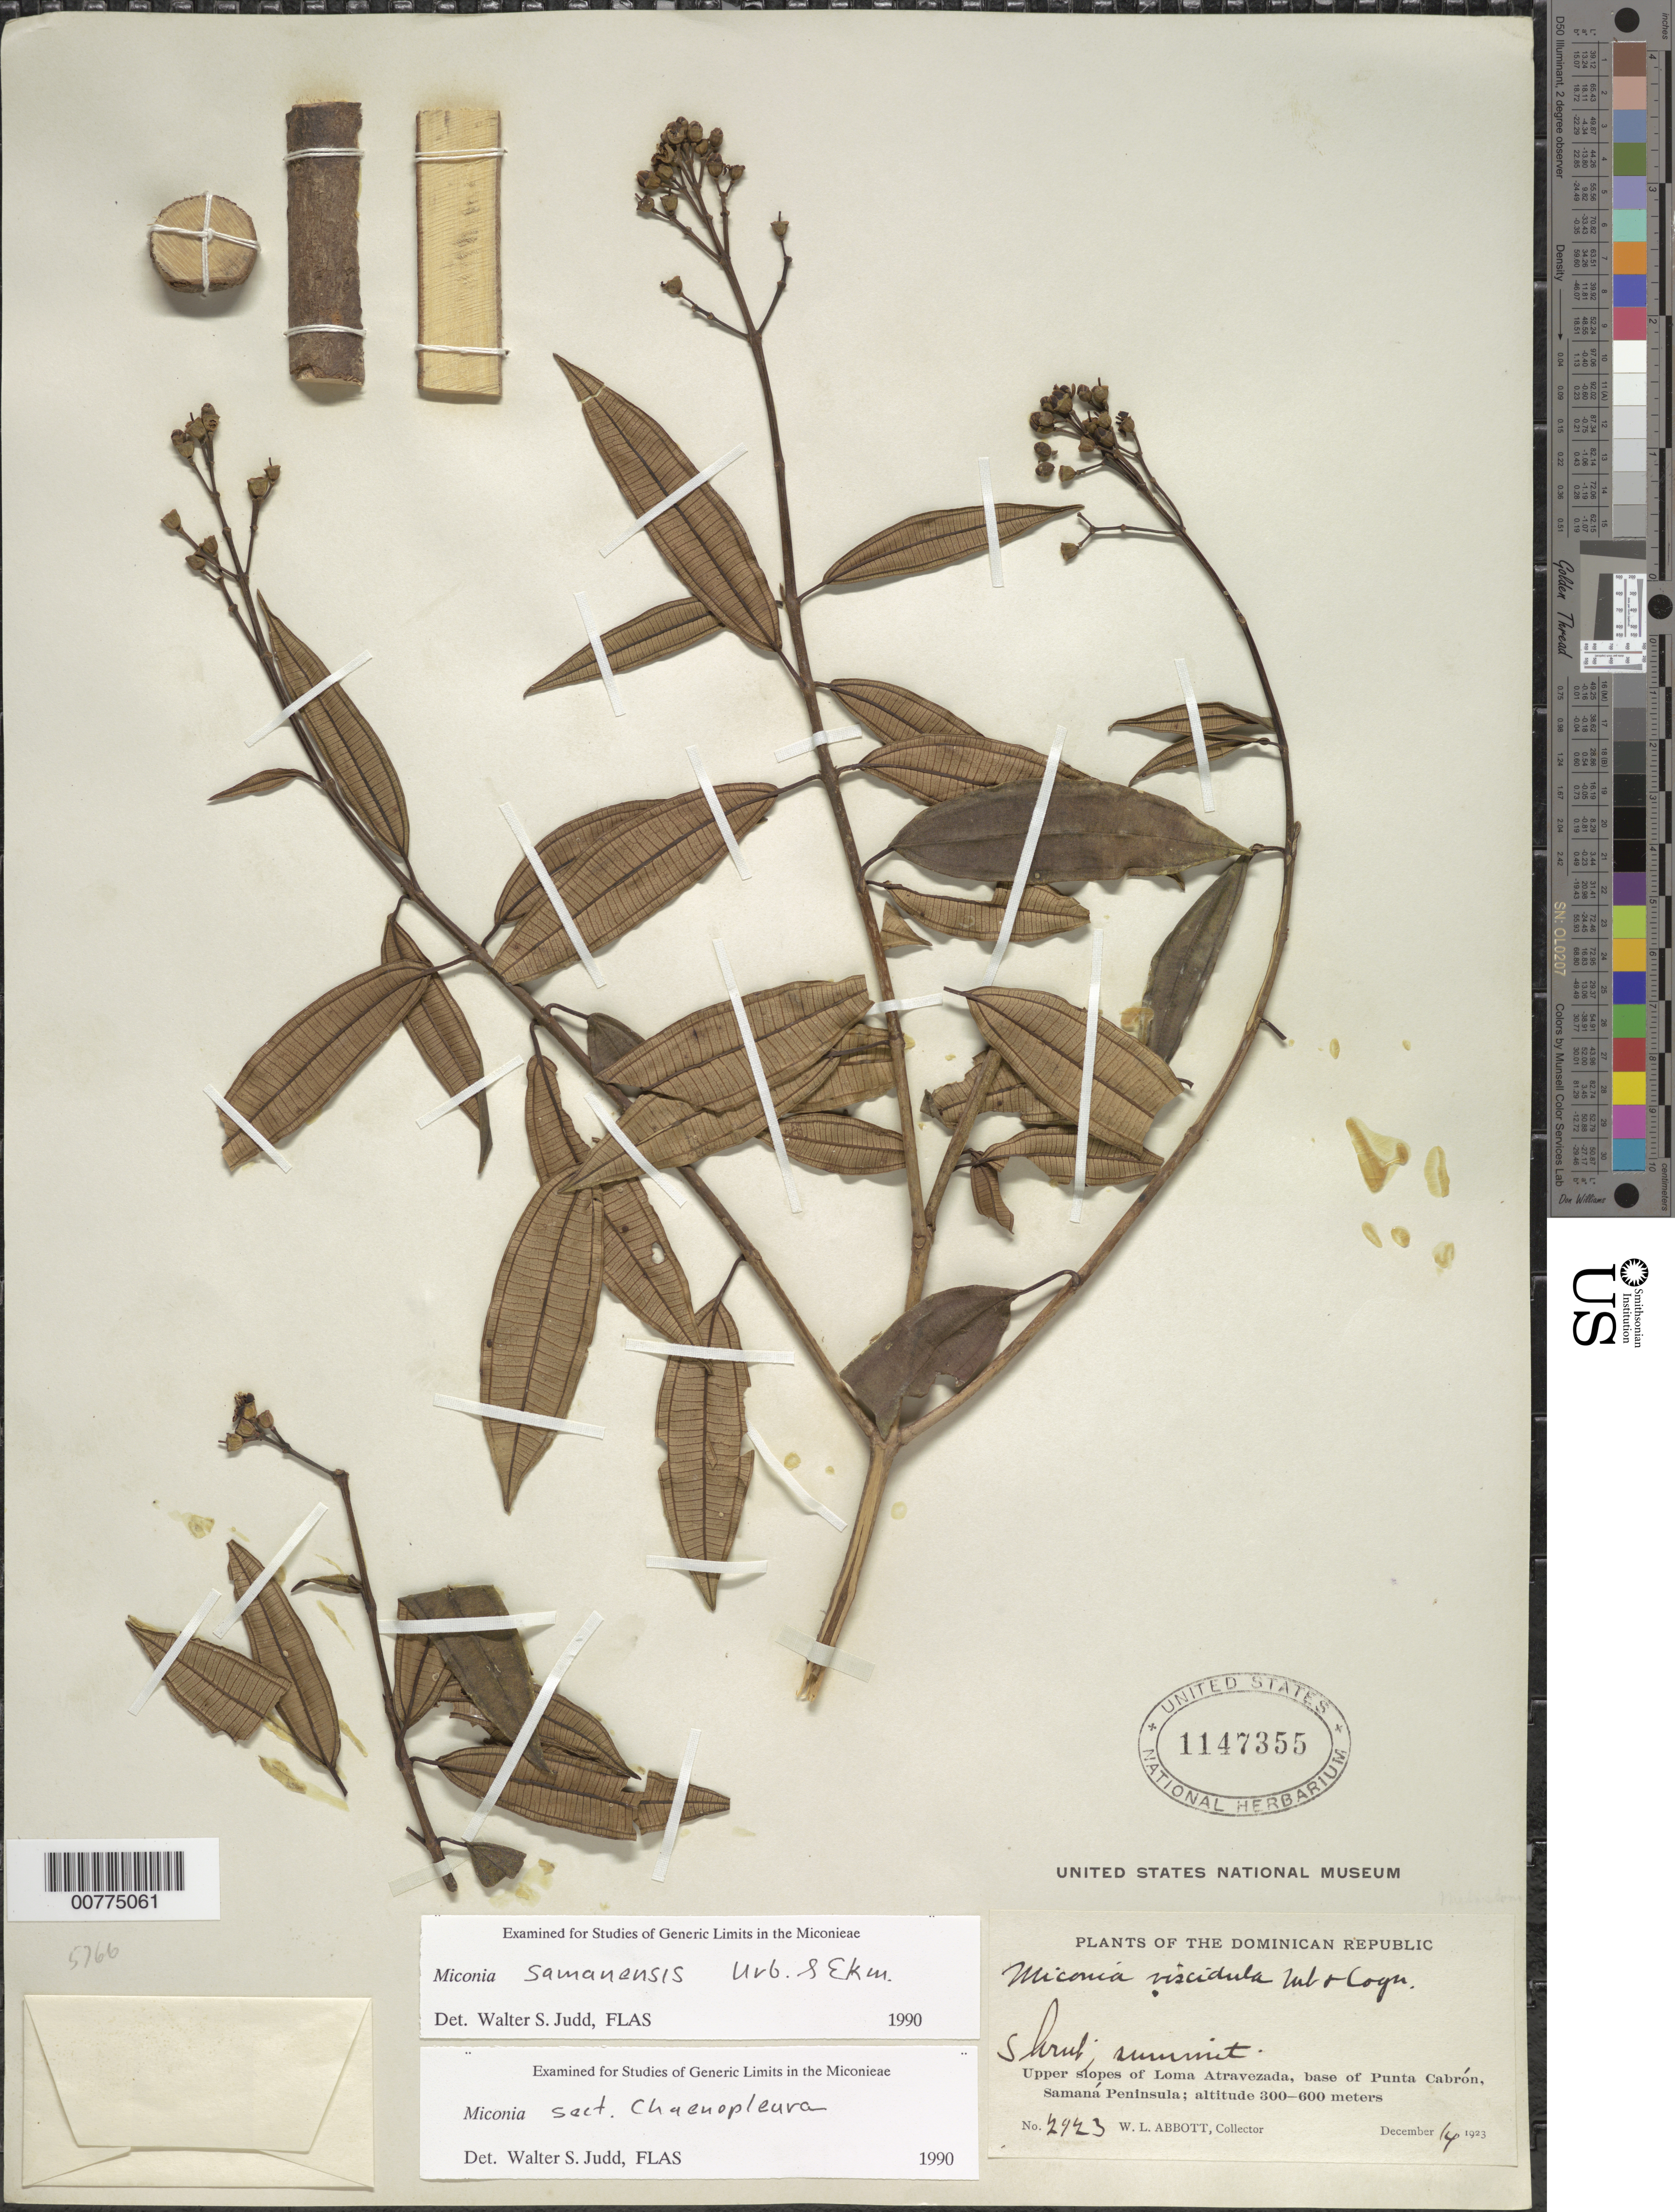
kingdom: Plantae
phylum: Tracheophyta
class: Magnoliopsida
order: Myrtales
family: Melastomataceae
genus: Miconia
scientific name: Miconia samanensis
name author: Urb.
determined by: Judd, Walter S.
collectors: W. L. Abbott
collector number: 2923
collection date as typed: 16 Dec 1923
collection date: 1923-12-16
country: Dominican Republic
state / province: Samana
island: Hispaniola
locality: Samaná Peninsula, base of Punta Cabrón, upper slopes of Loma atravezada.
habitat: Summit.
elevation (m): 300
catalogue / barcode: US 1147355